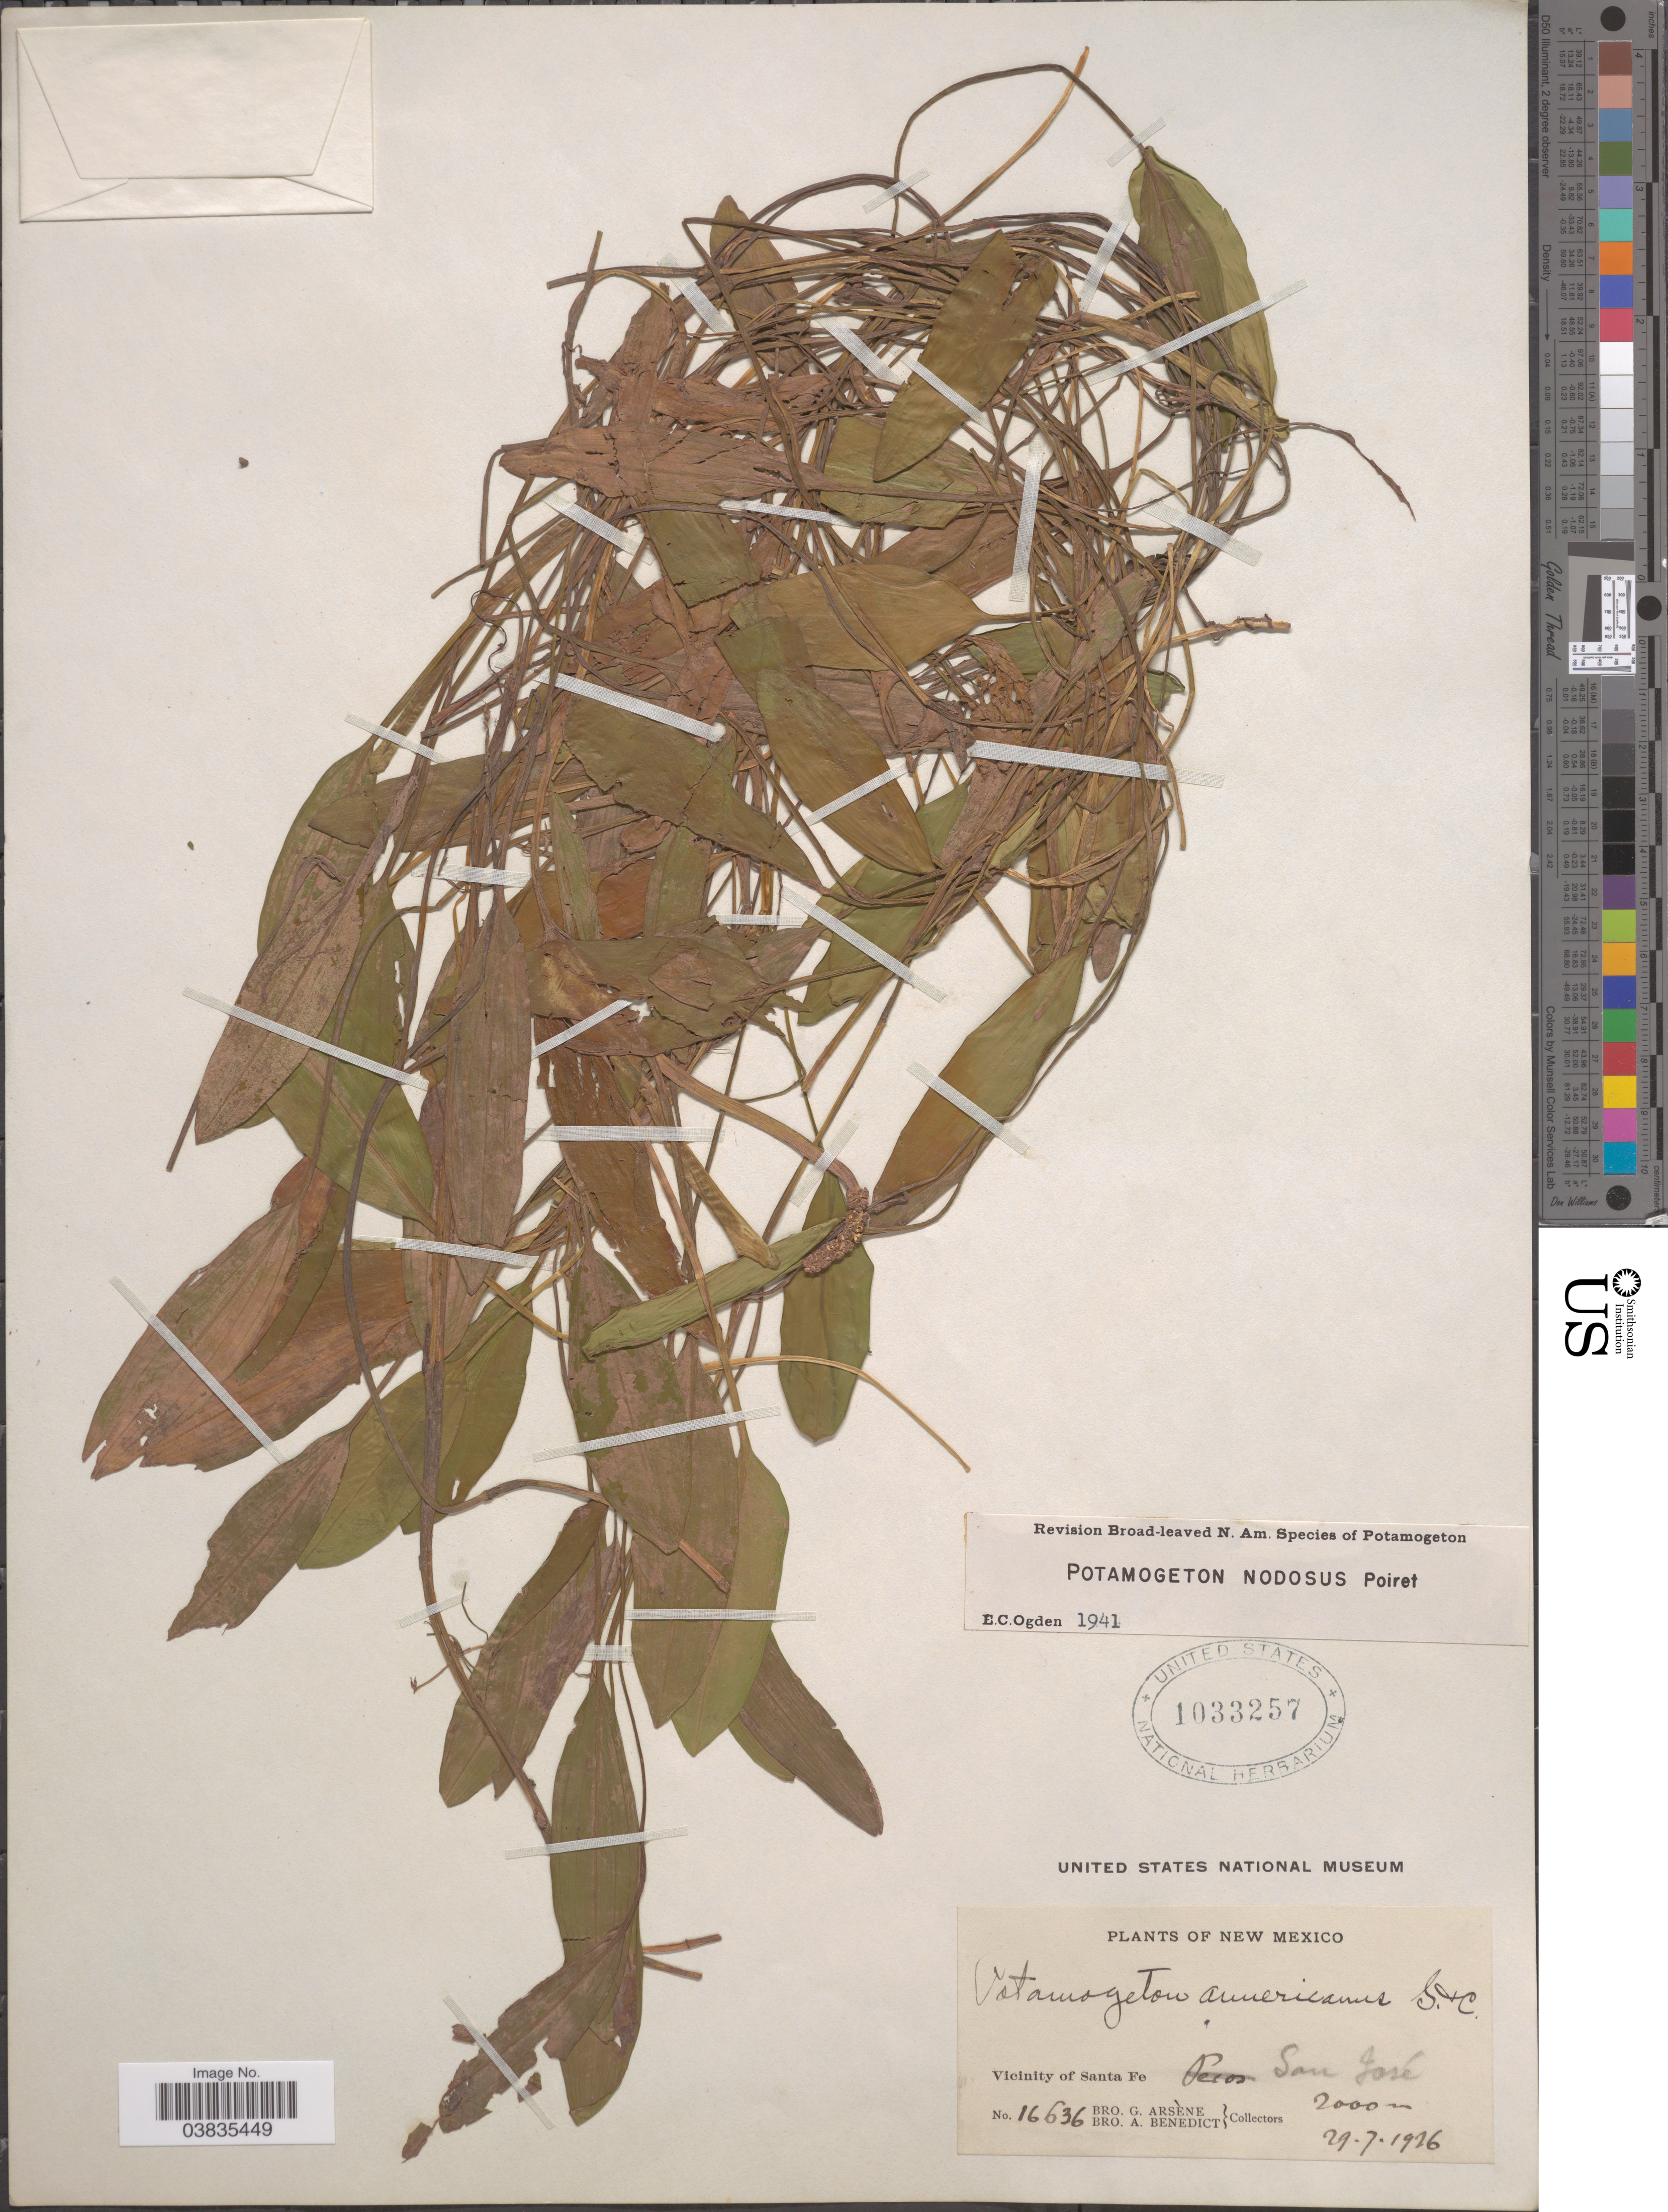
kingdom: Plantae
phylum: Tracheophyta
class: Liliopsida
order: Alismatales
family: Potamogetonaceae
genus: Potamogeton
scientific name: Potamogeton nodosus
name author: Poir.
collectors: Bro. G. Arsène & Bro. A. Benedict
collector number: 16636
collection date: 1926-07-29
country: United States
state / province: New Mexico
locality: Vicinity of Santa Fe. San José.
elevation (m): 2000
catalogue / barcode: US 1033257